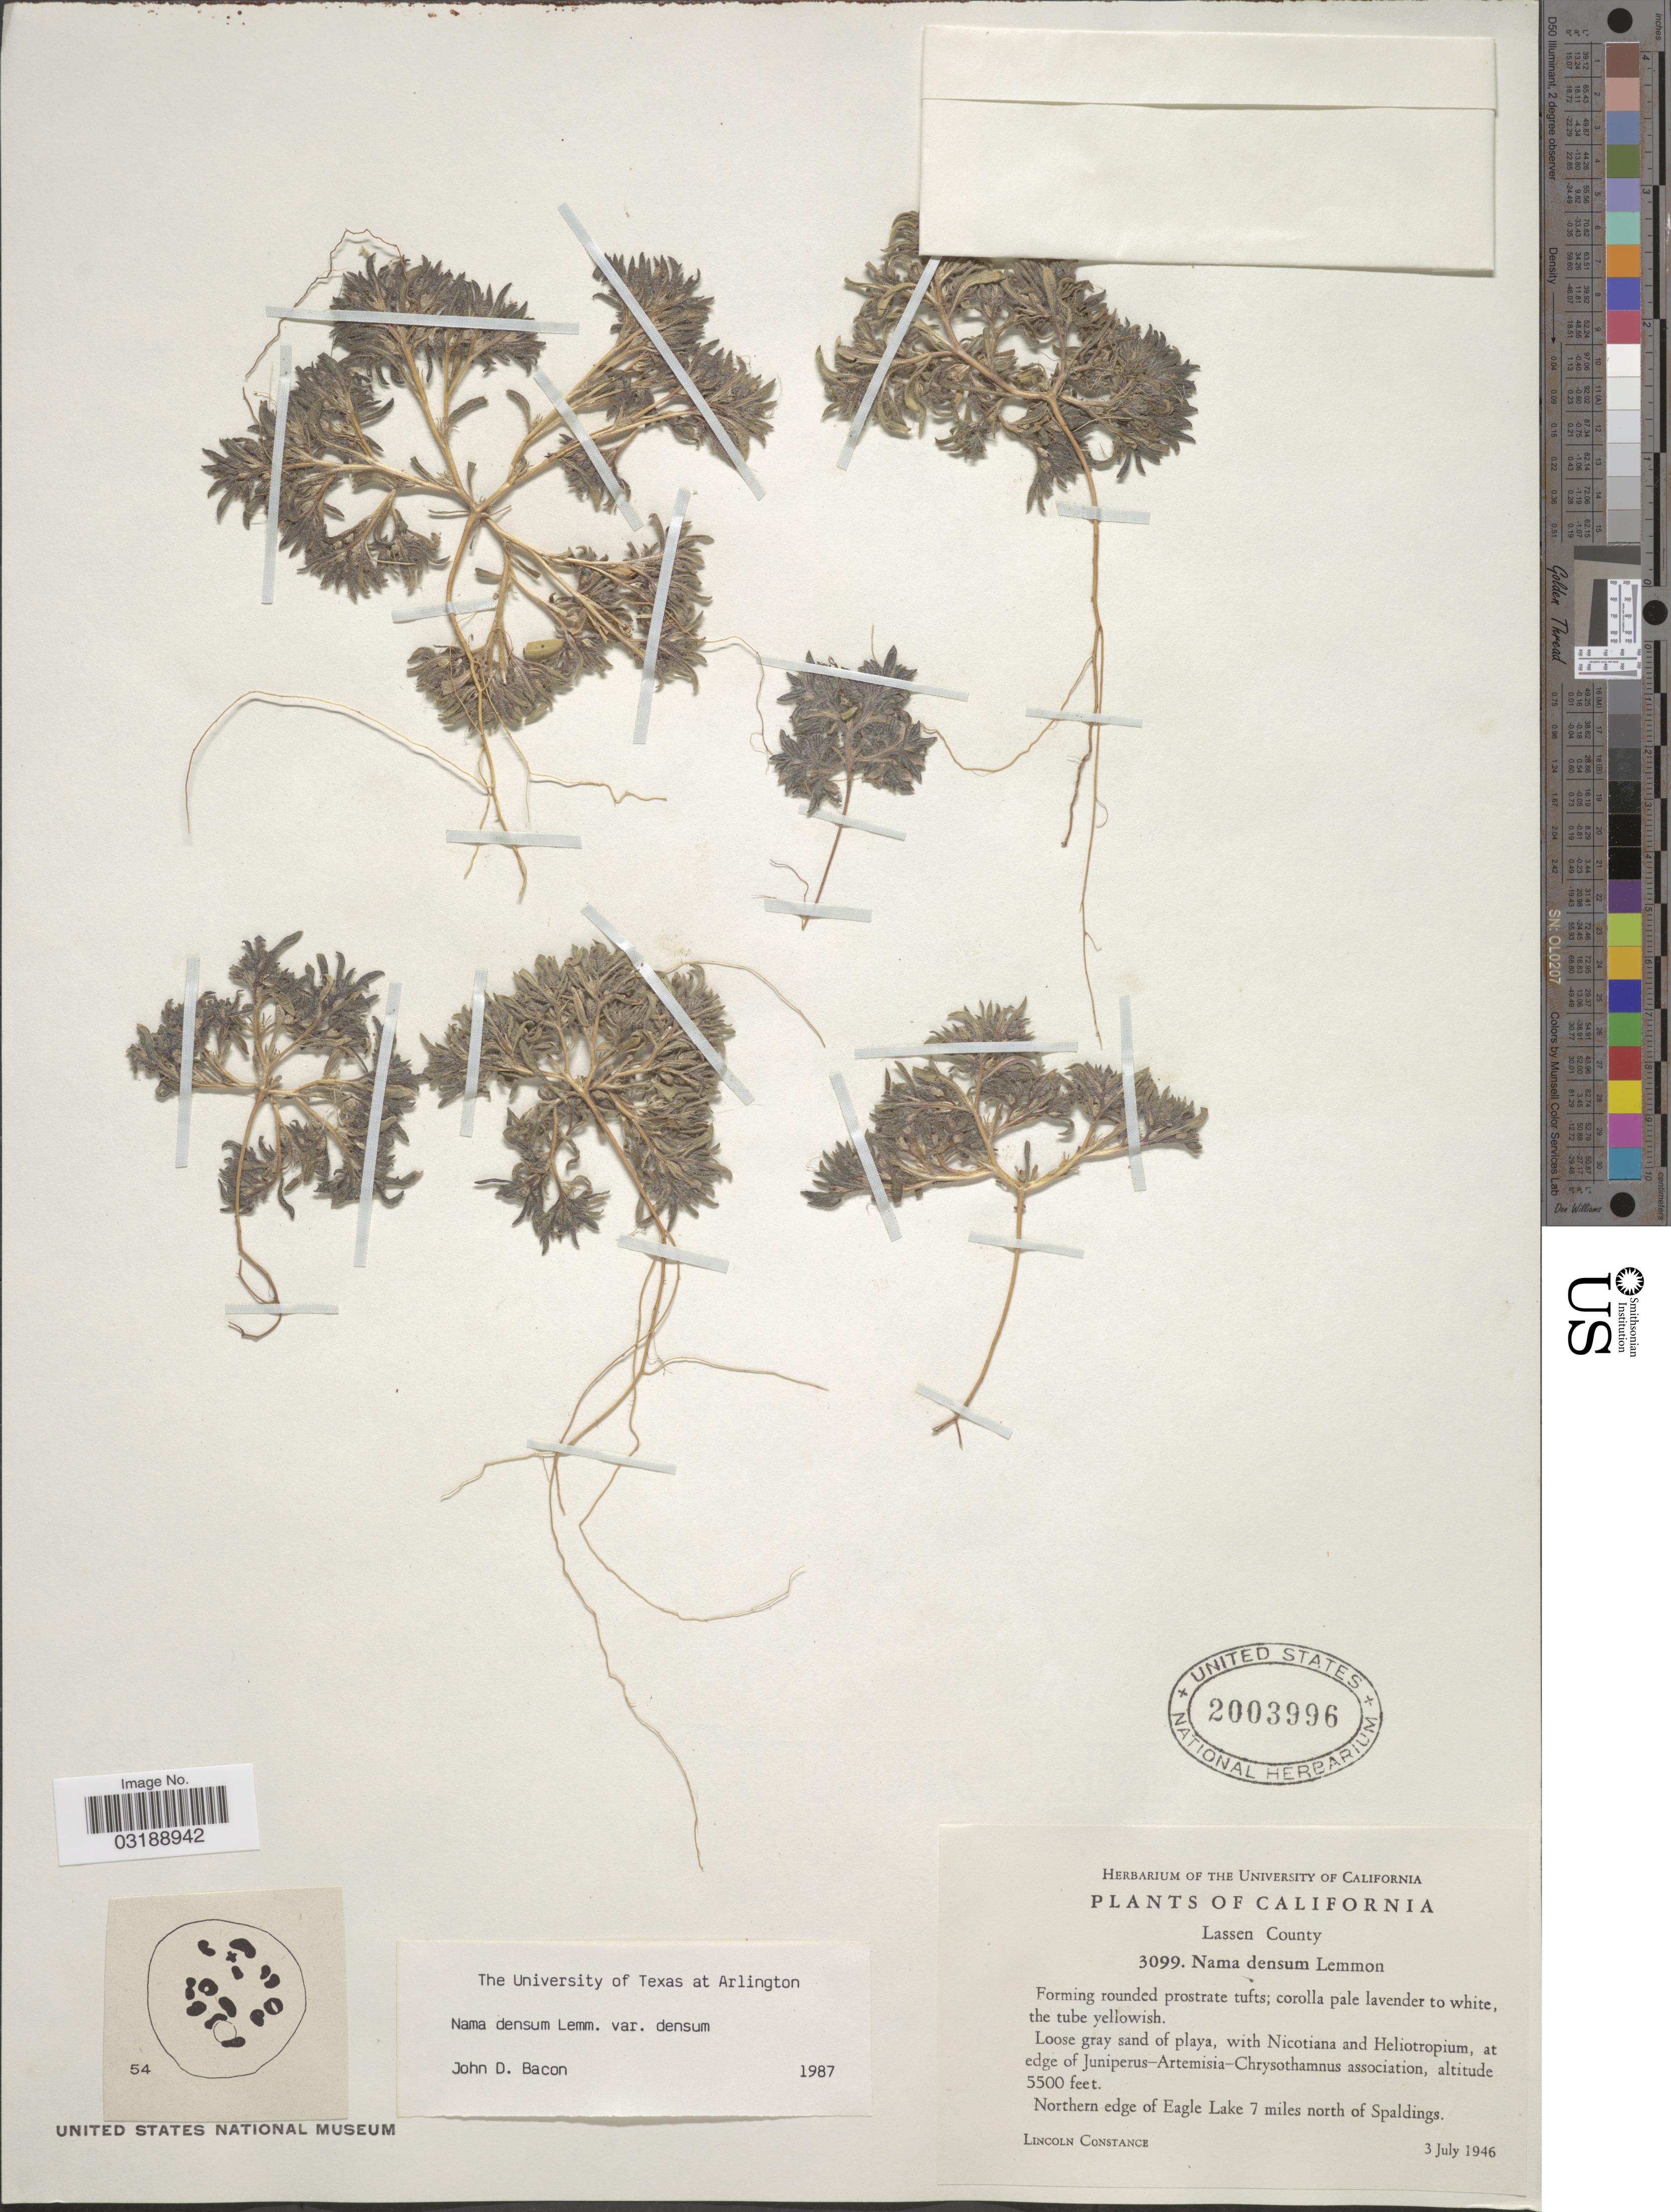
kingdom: Plantae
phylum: Tracheophyta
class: Magnoliopsida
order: Boraginales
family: Namaceae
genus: Nama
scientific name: Nama densa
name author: Lemmon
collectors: L. Constance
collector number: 3099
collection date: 1946-07-03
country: United States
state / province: California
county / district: Lassen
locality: Lassen County, Northern Edge of Eagle Lake 7 miles north of Spaldings.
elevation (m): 1676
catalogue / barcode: US 2003996